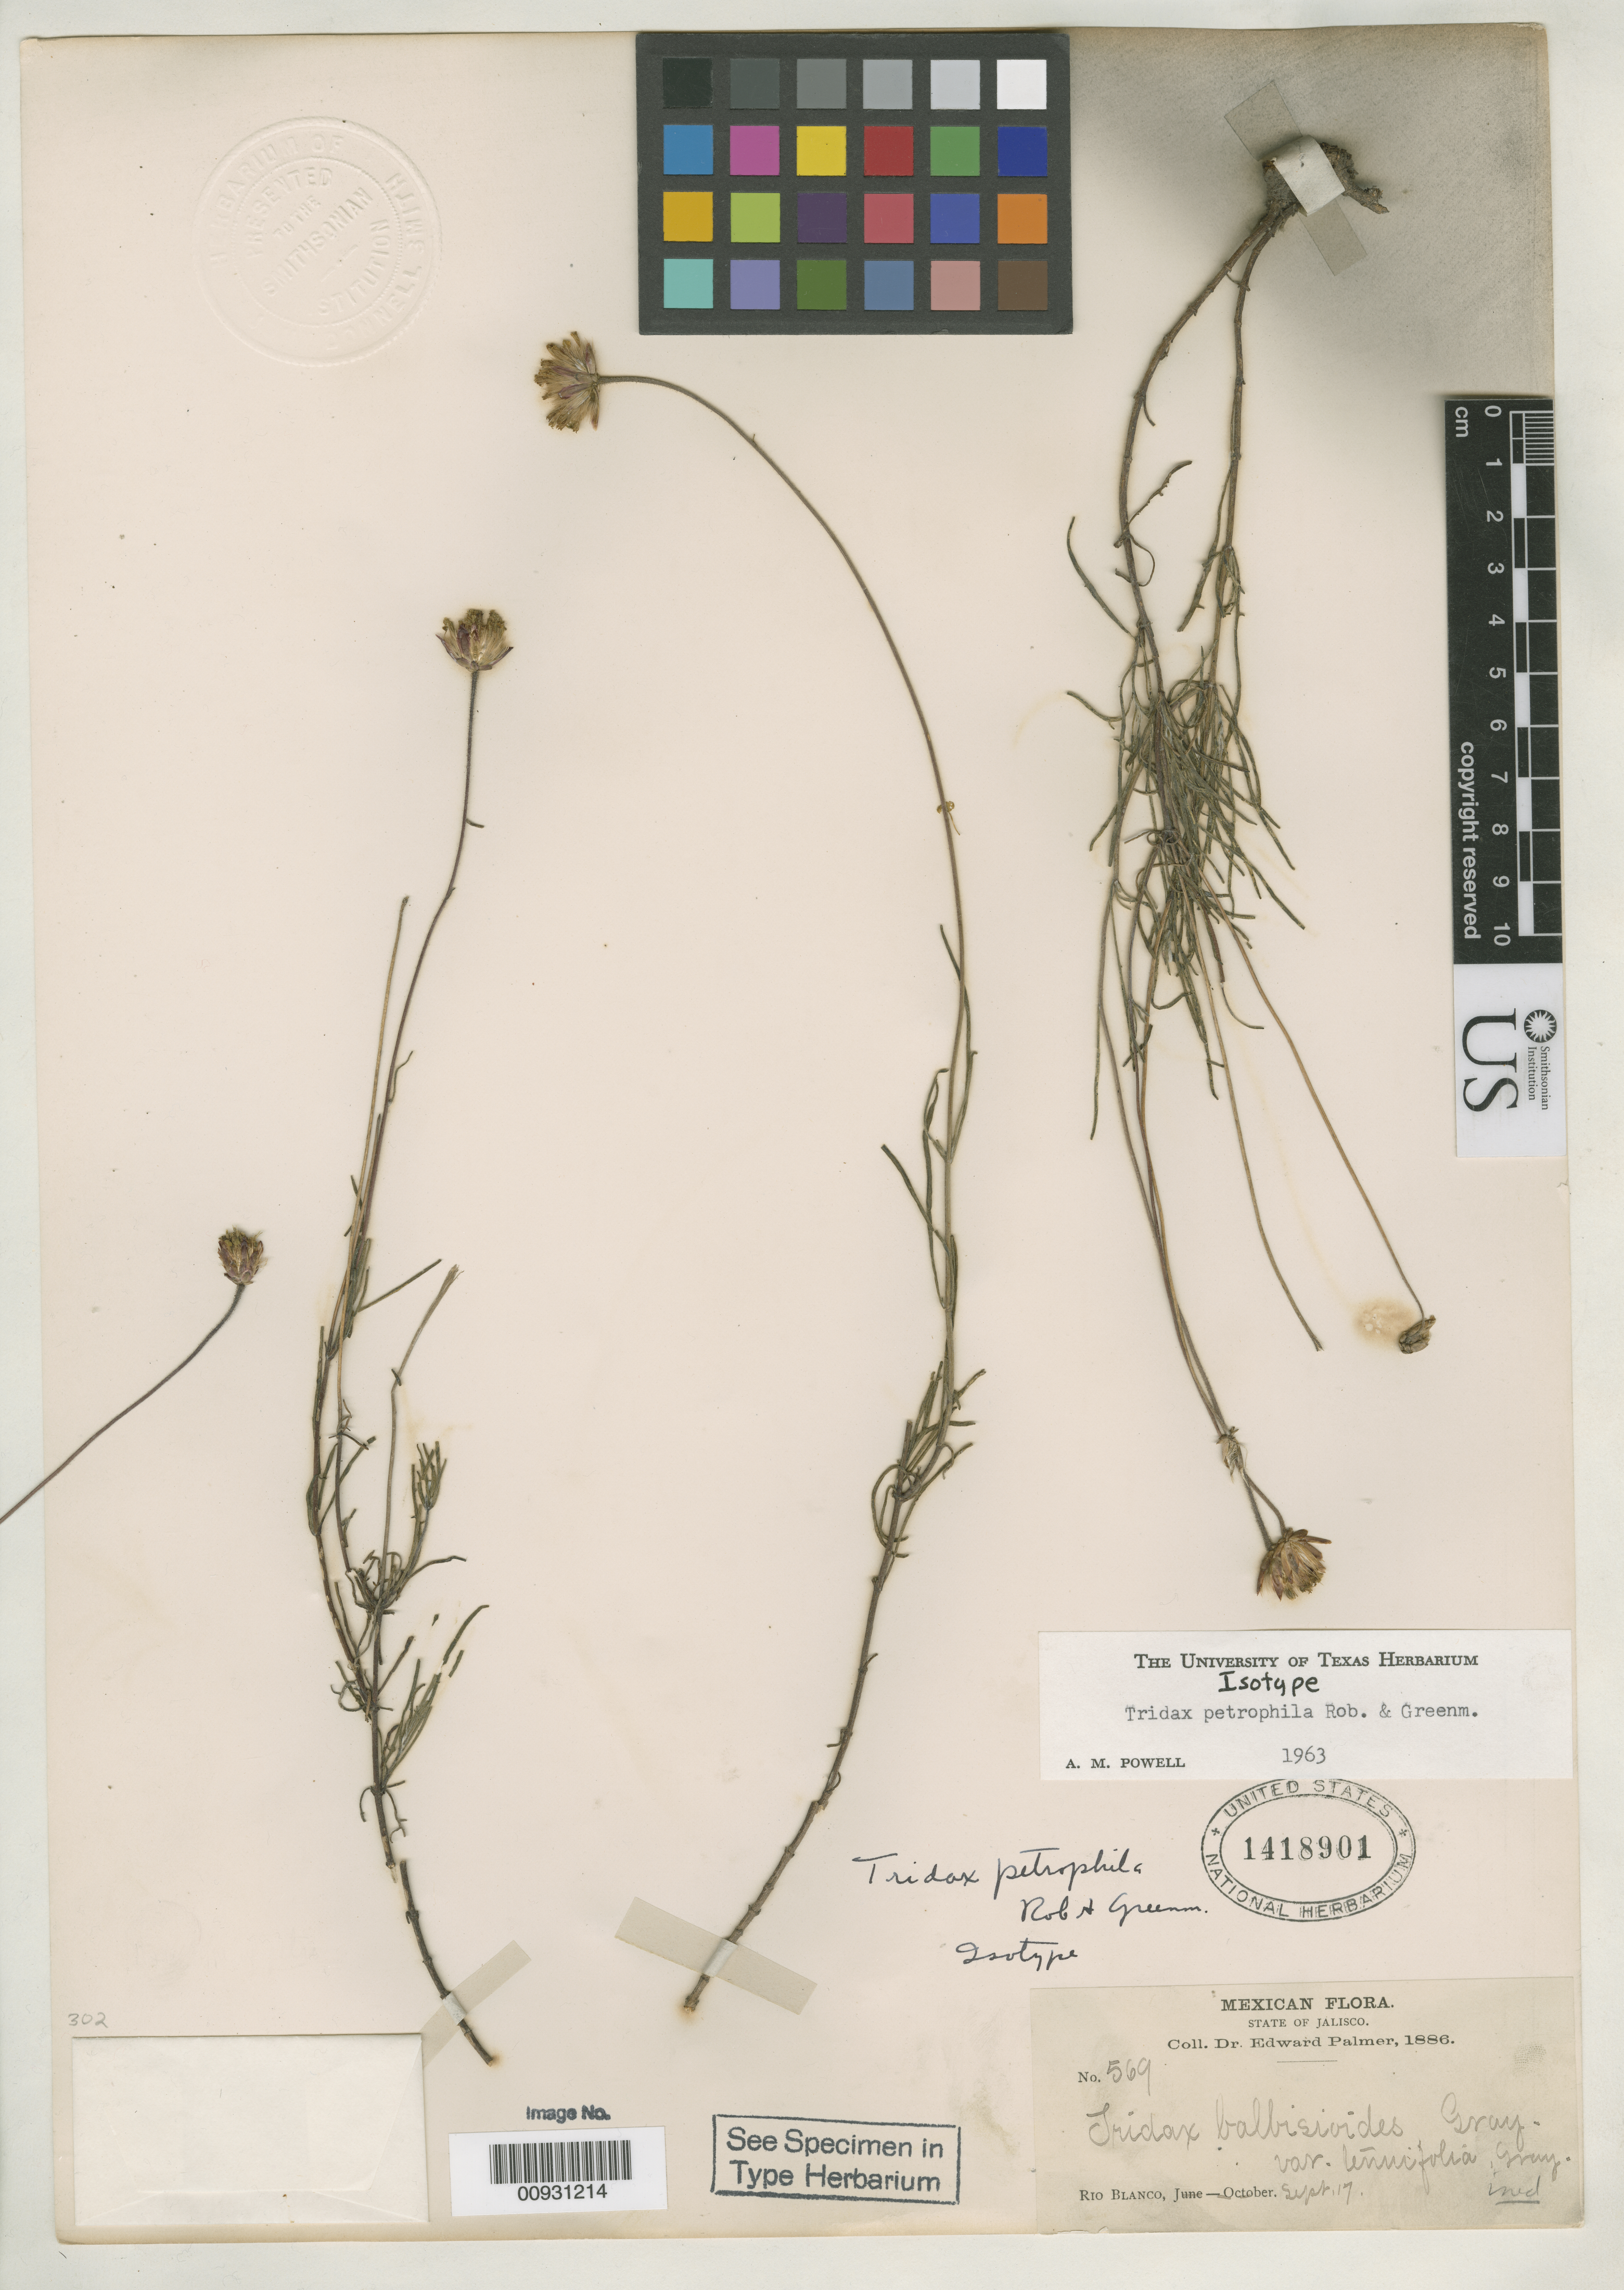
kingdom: Plantae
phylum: Tracheophyta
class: Magnoliopsida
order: Asterales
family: Asteraceae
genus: Tridax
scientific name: Tridax petrophila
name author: B.L. Rob. & Greenm.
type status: Isotype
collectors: E. Palmer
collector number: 569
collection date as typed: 17 Sep 1886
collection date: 1886-09-17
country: Mexico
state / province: Jalisco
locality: Río Blanco.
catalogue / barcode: US 1418901